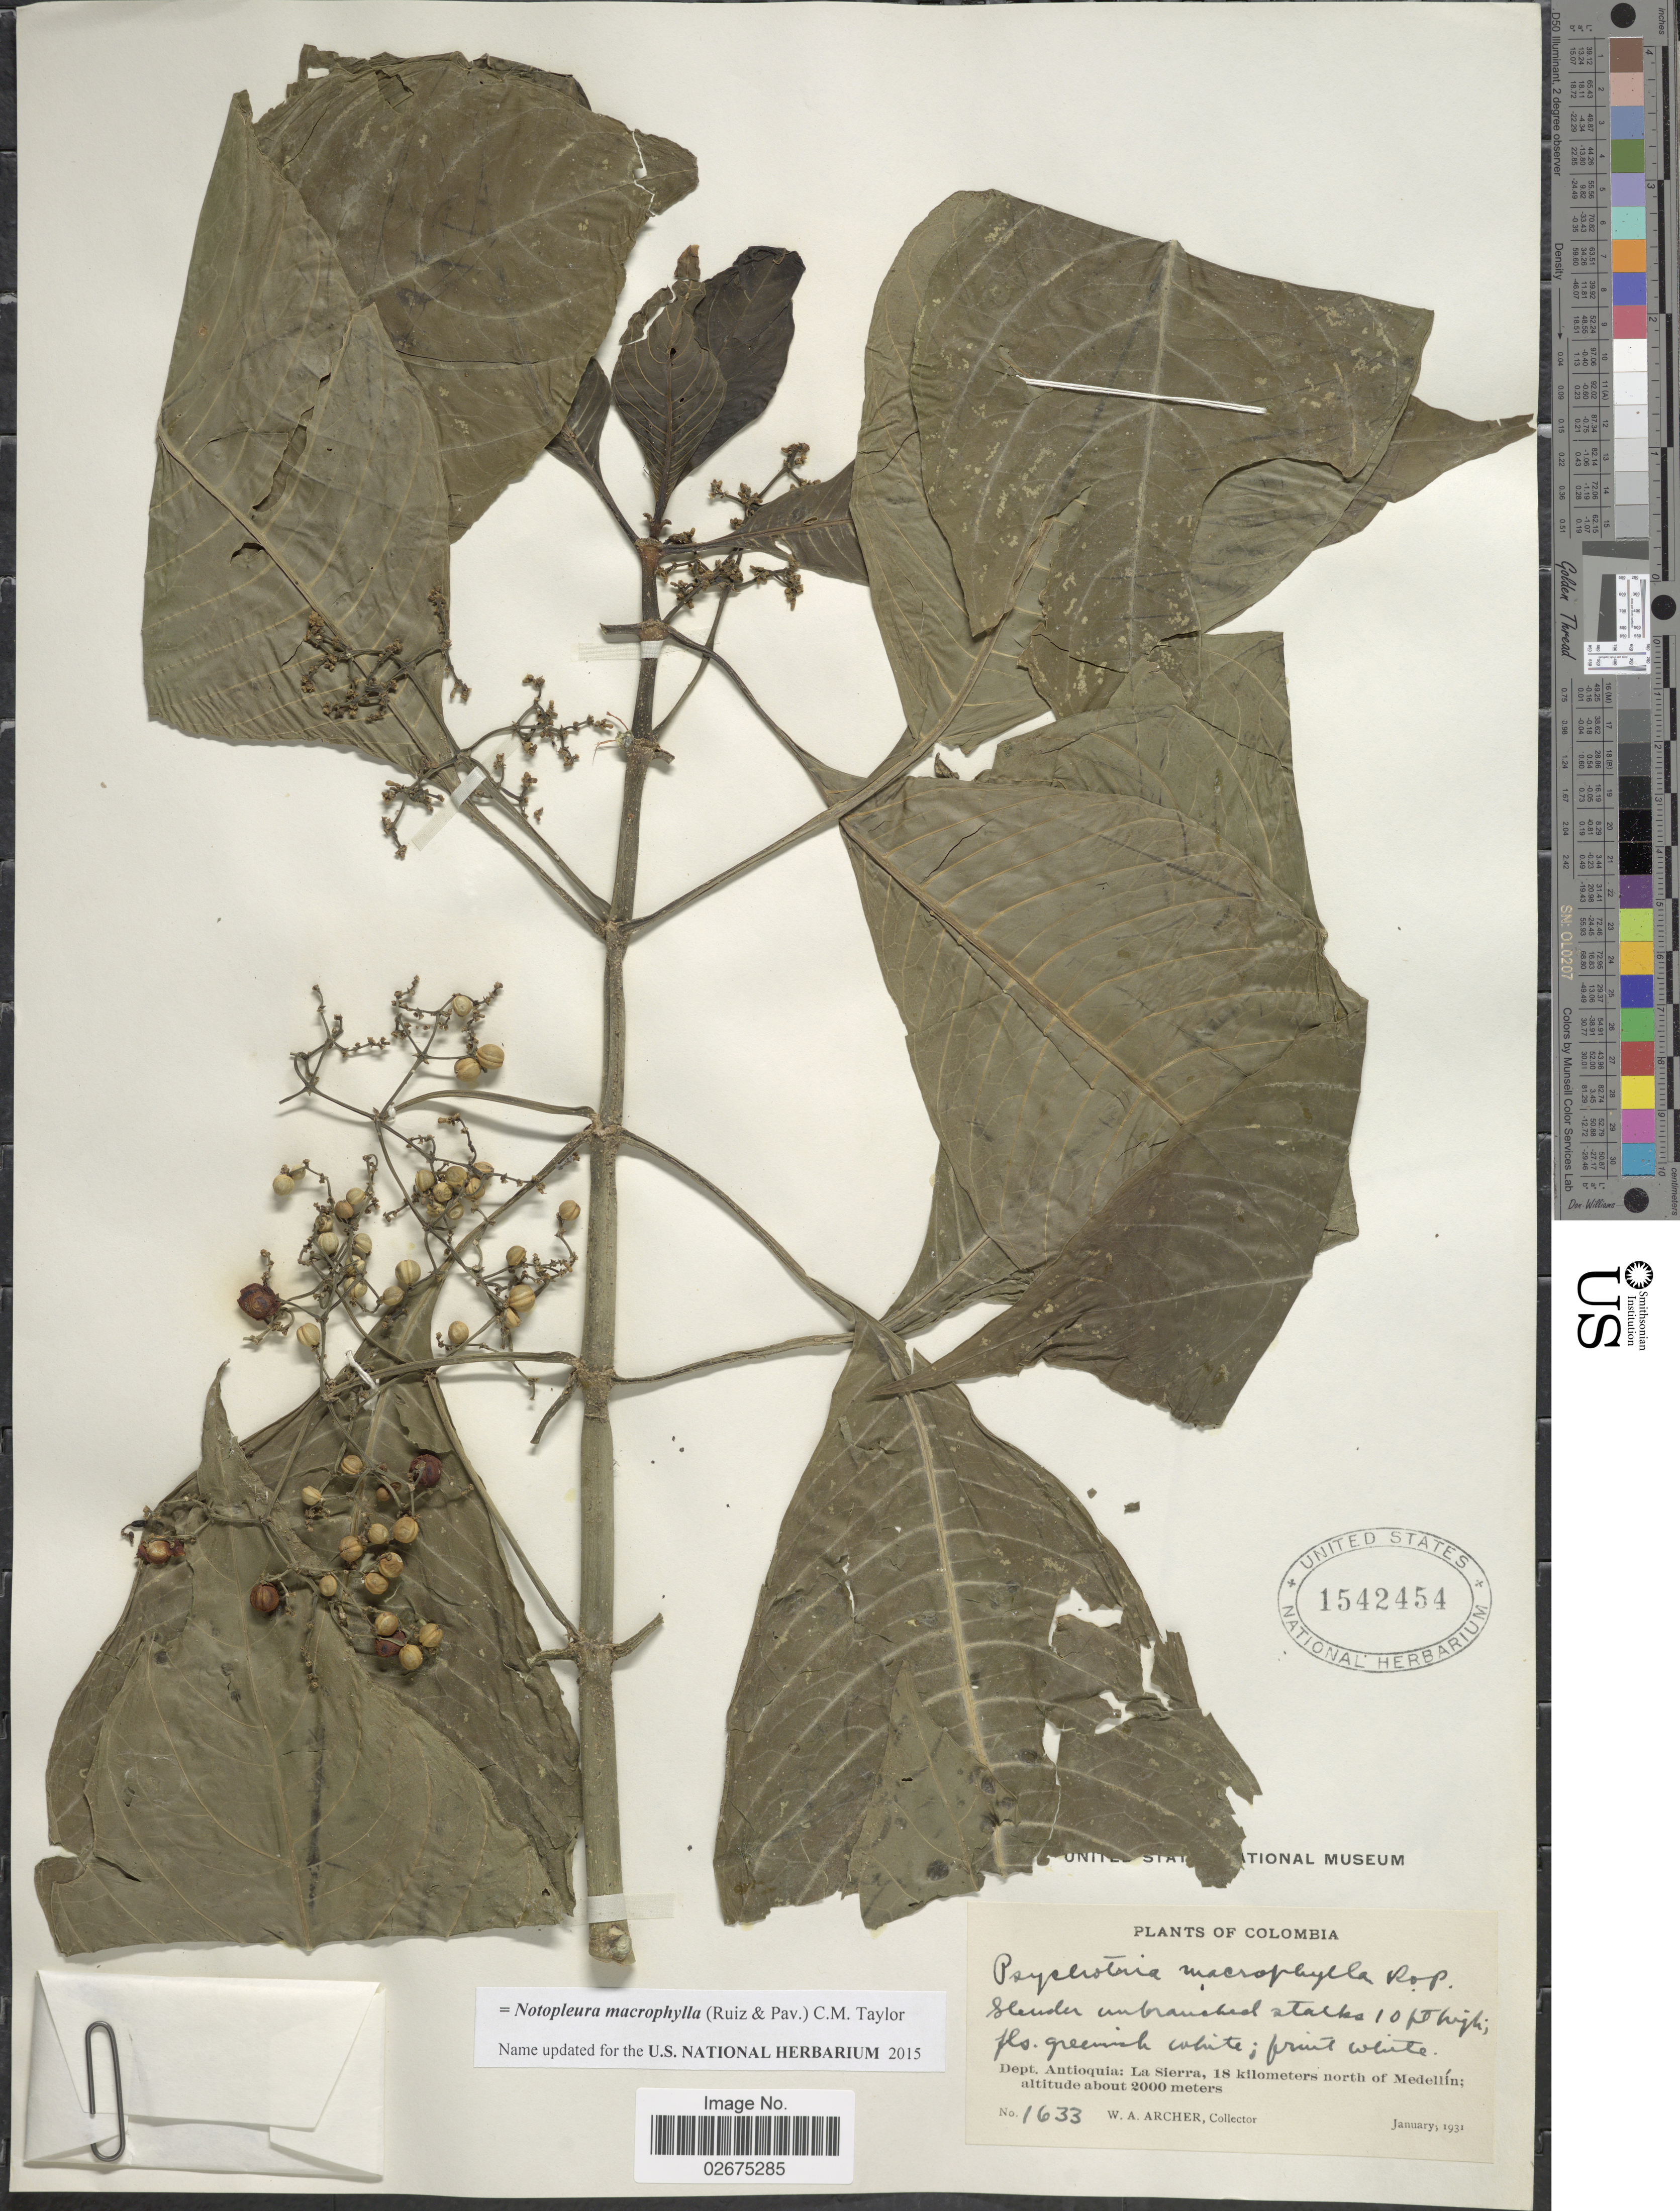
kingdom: Plantae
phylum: Tracheophyta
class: Magnoliopsida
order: Gentianales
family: Rubiaceae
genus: Notopleura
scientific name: Notopleura macrophylla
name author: (Ruiz & Pav.) C.M. Taylor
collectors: W. A. Archer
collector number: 1633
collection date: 1931-01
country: Colombia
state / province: Antioquia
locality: Dept. Antioquia: La Sierra, 18 kilometers north of Medelín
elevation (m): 2000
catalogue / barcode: US 1542454